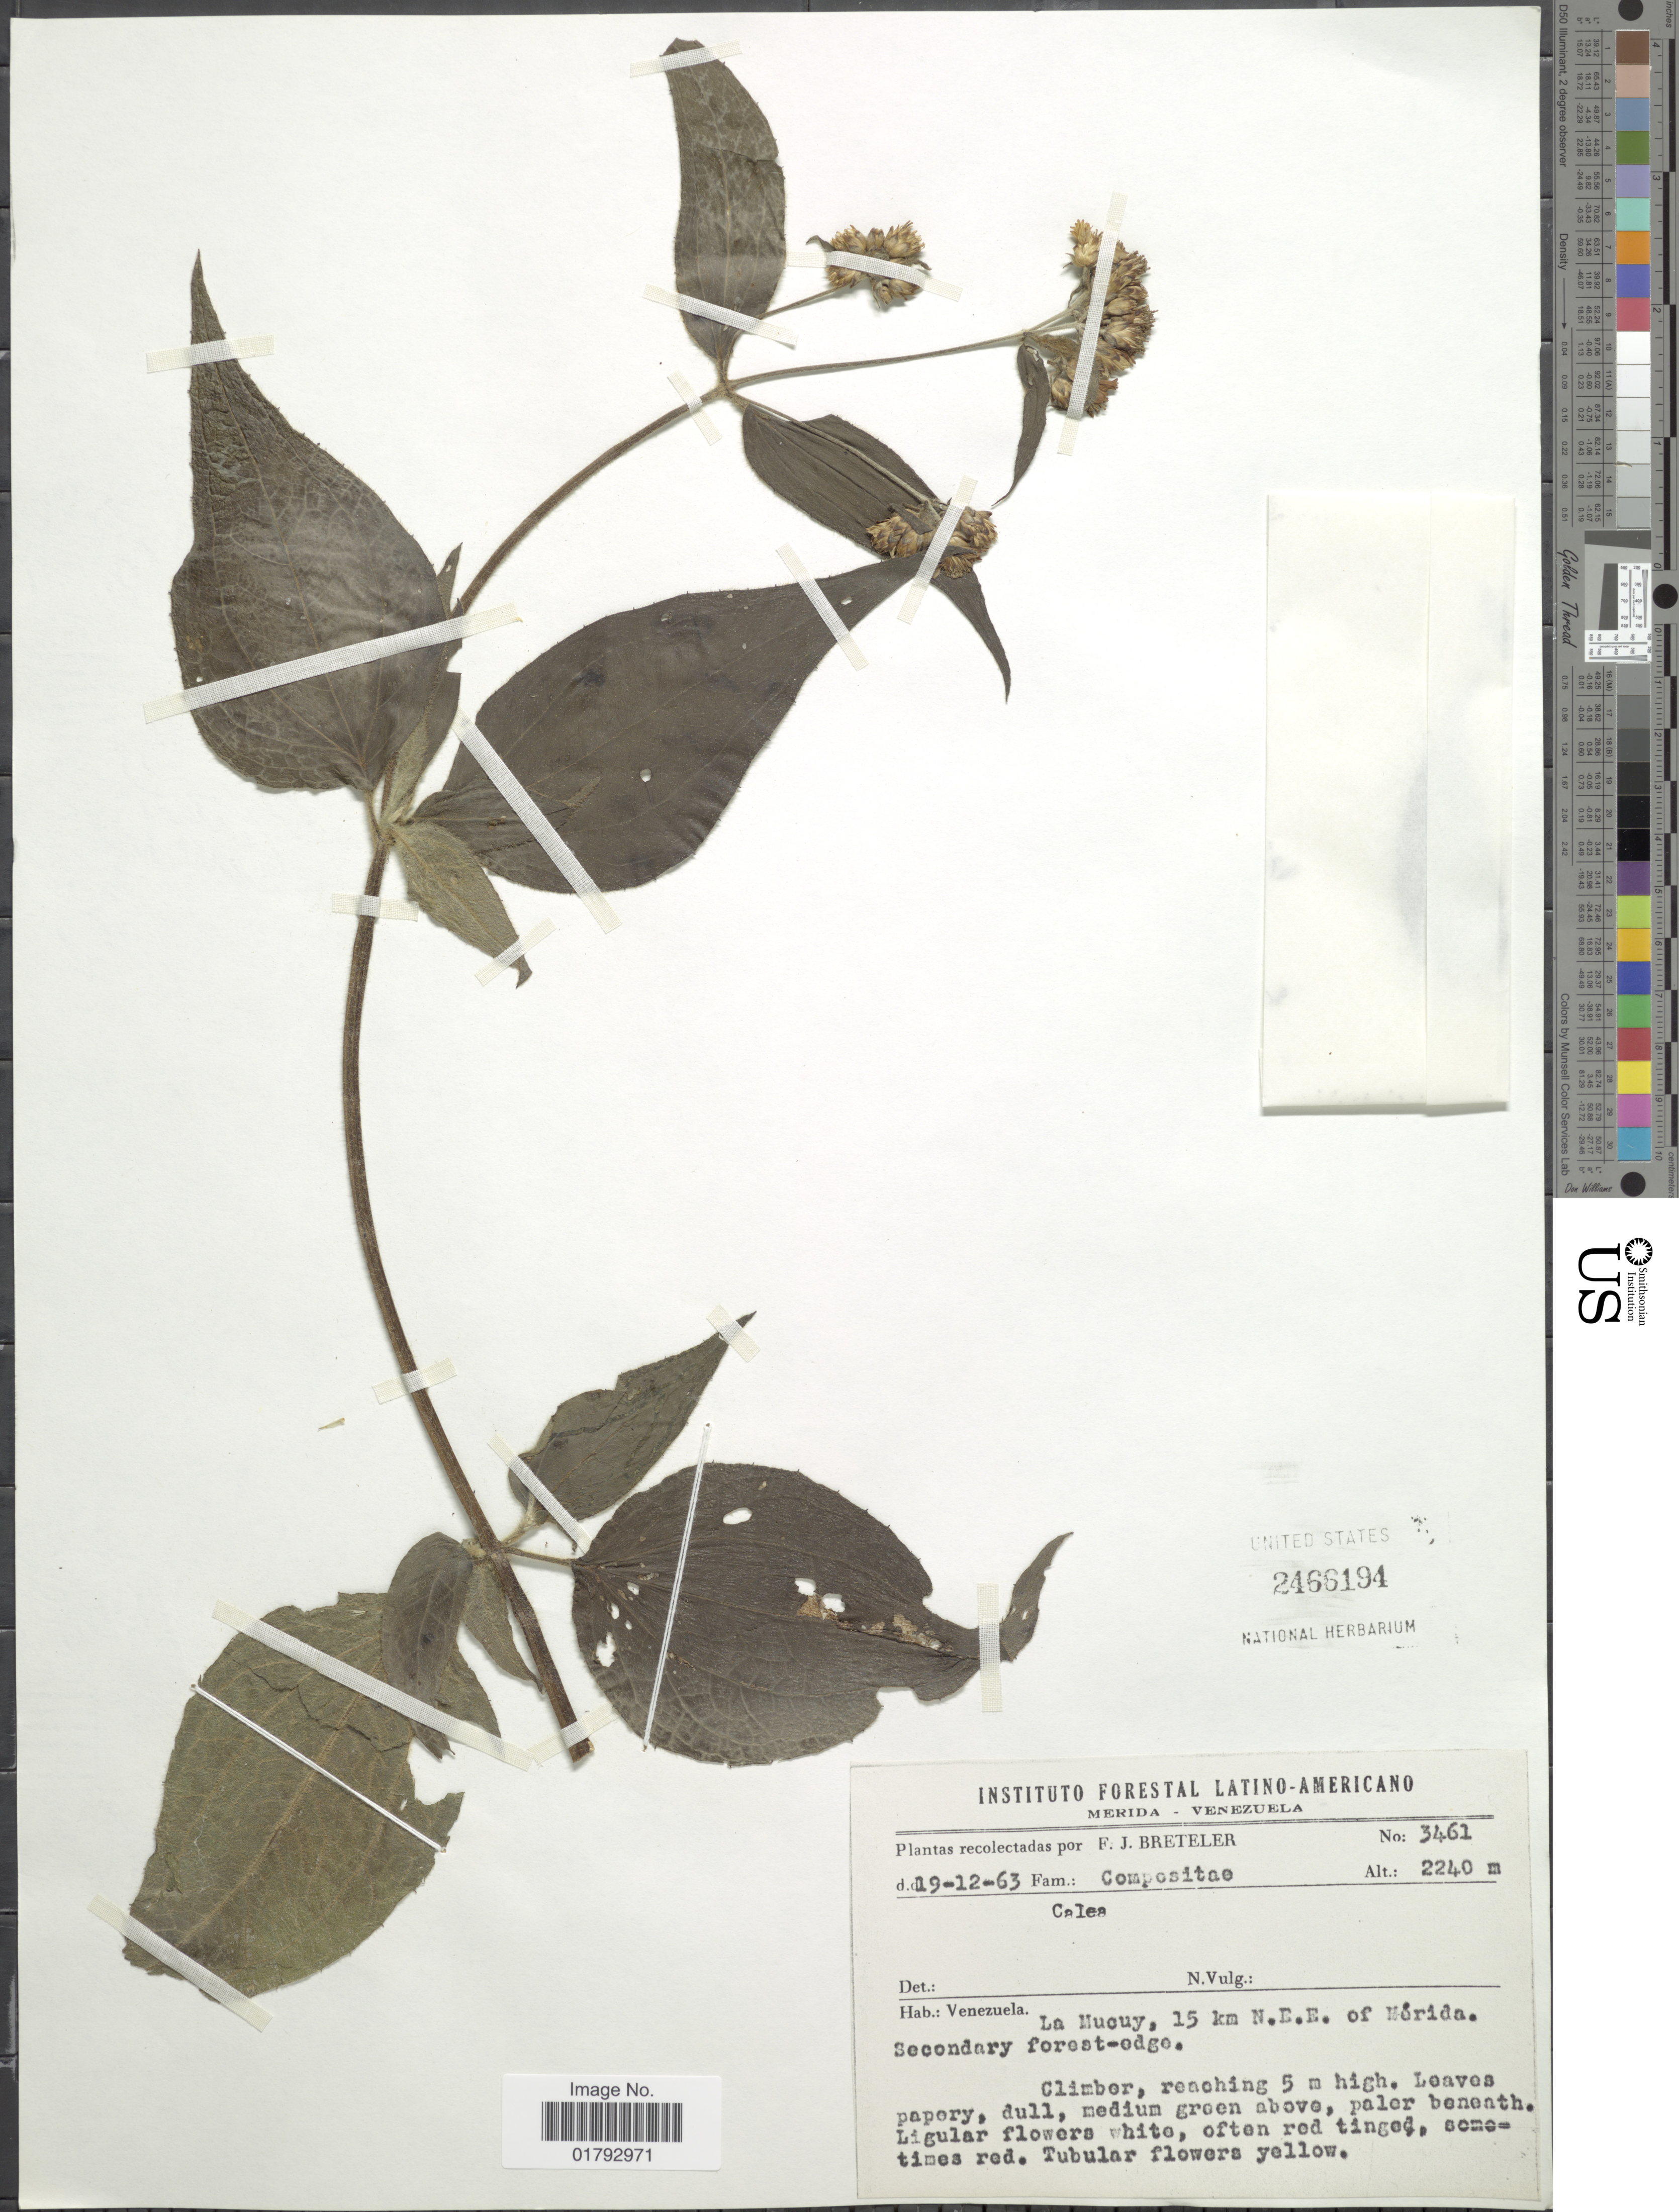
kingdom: Plantae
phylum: Tracheophyta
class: Magnoliopsida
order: Asterales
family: Asteraceae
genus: Alloispermum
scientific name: Alloispermum caracasanum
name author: (Kunth) H. Rob.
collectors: F. J. Breteler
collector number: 3461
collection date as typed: Transcribed d/m/y: 19/12/63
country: Venezuela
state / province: Mérida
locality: La Mucuy, 15 km N.E.E. of Merida.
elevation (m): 2240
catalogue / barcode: US 2466194